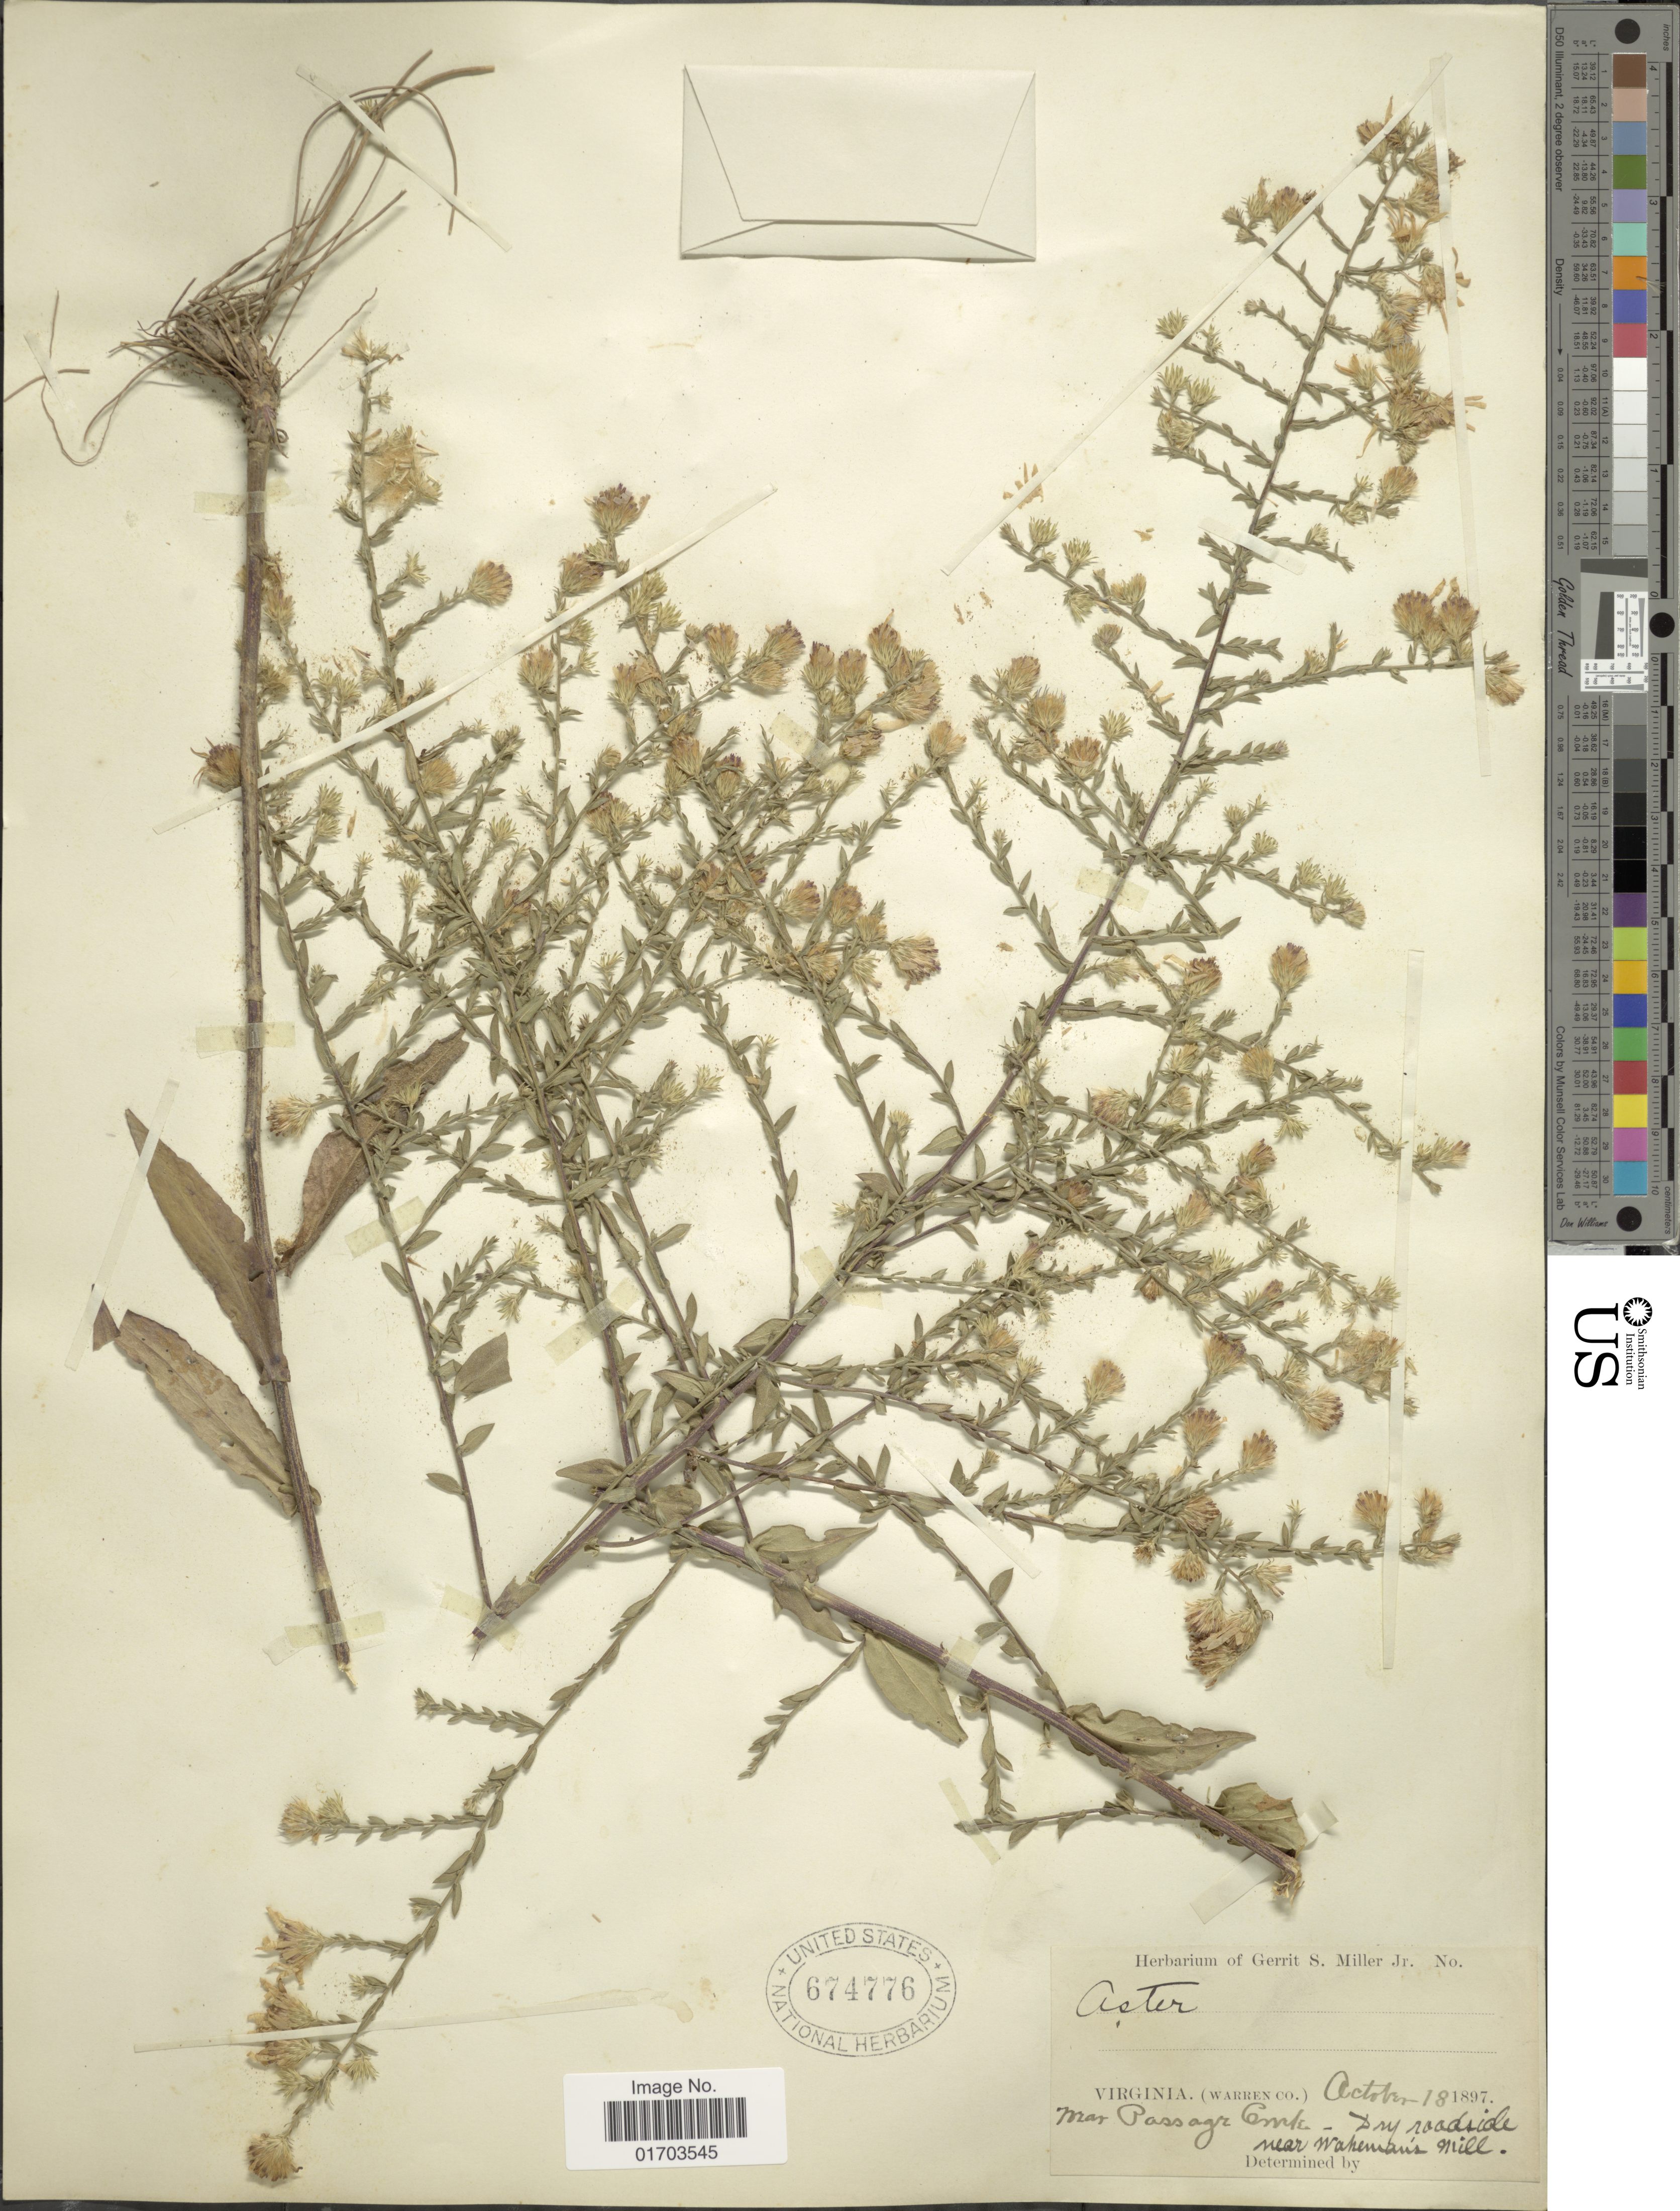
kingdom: Plantae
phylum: Tracheophyta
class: Magnoliopsida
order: Asterales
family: Asteraceae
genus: Aster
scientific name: Aster trigonicus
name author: E.S. Burgess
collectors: ex herb. Gerrit S. Miller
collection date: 1897-11-18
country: United States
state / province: Virginia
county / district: Warren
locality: Near Passage Creek - Dry roadside near Wakeman's Mill.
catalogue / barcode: US 674776